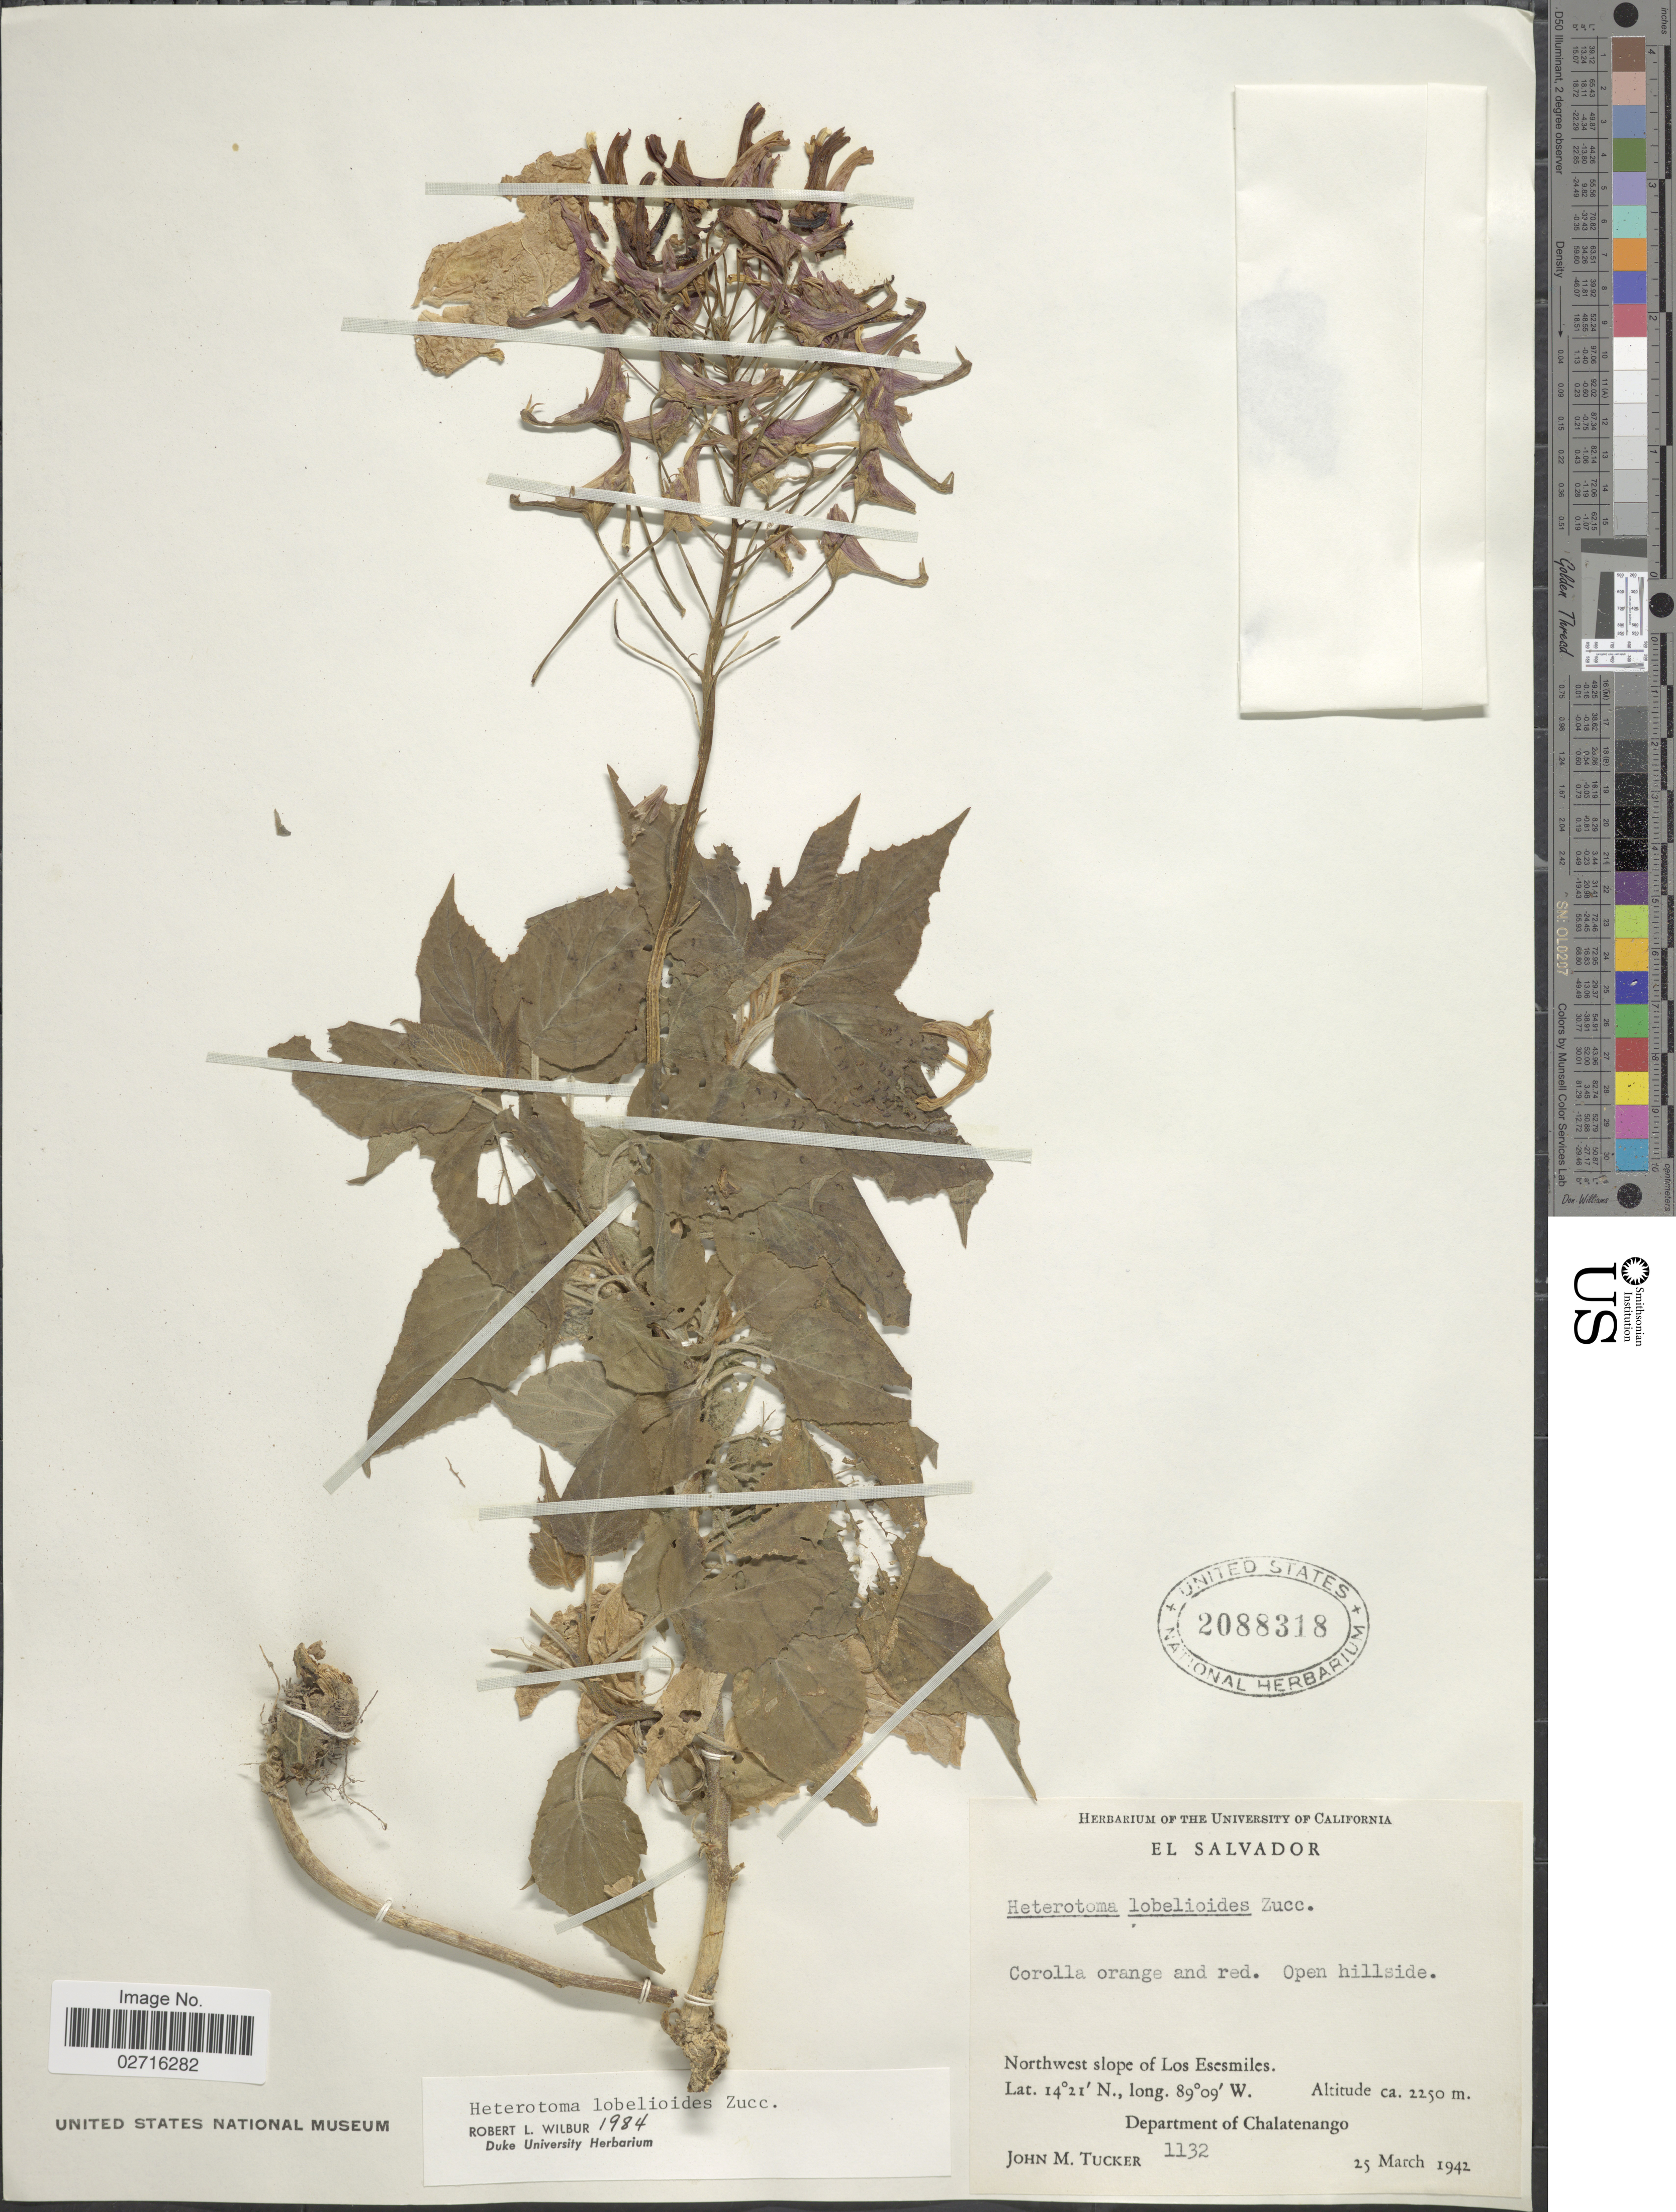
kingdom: Plantae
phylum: Tracheophyta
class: Magnoliopsida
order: Asterales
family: Campanulaceae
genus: Heterotoma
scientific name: Heterotoma lobelioides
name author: Zucc.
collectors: J. M. Tucker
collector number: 1132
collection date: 1942-03-25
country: El Salvador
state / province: Chalatenango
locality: Open hillside, Northwest slope of Los Esesmiles, Department of Chalatenango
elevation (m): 2250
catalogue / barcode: US 2088318